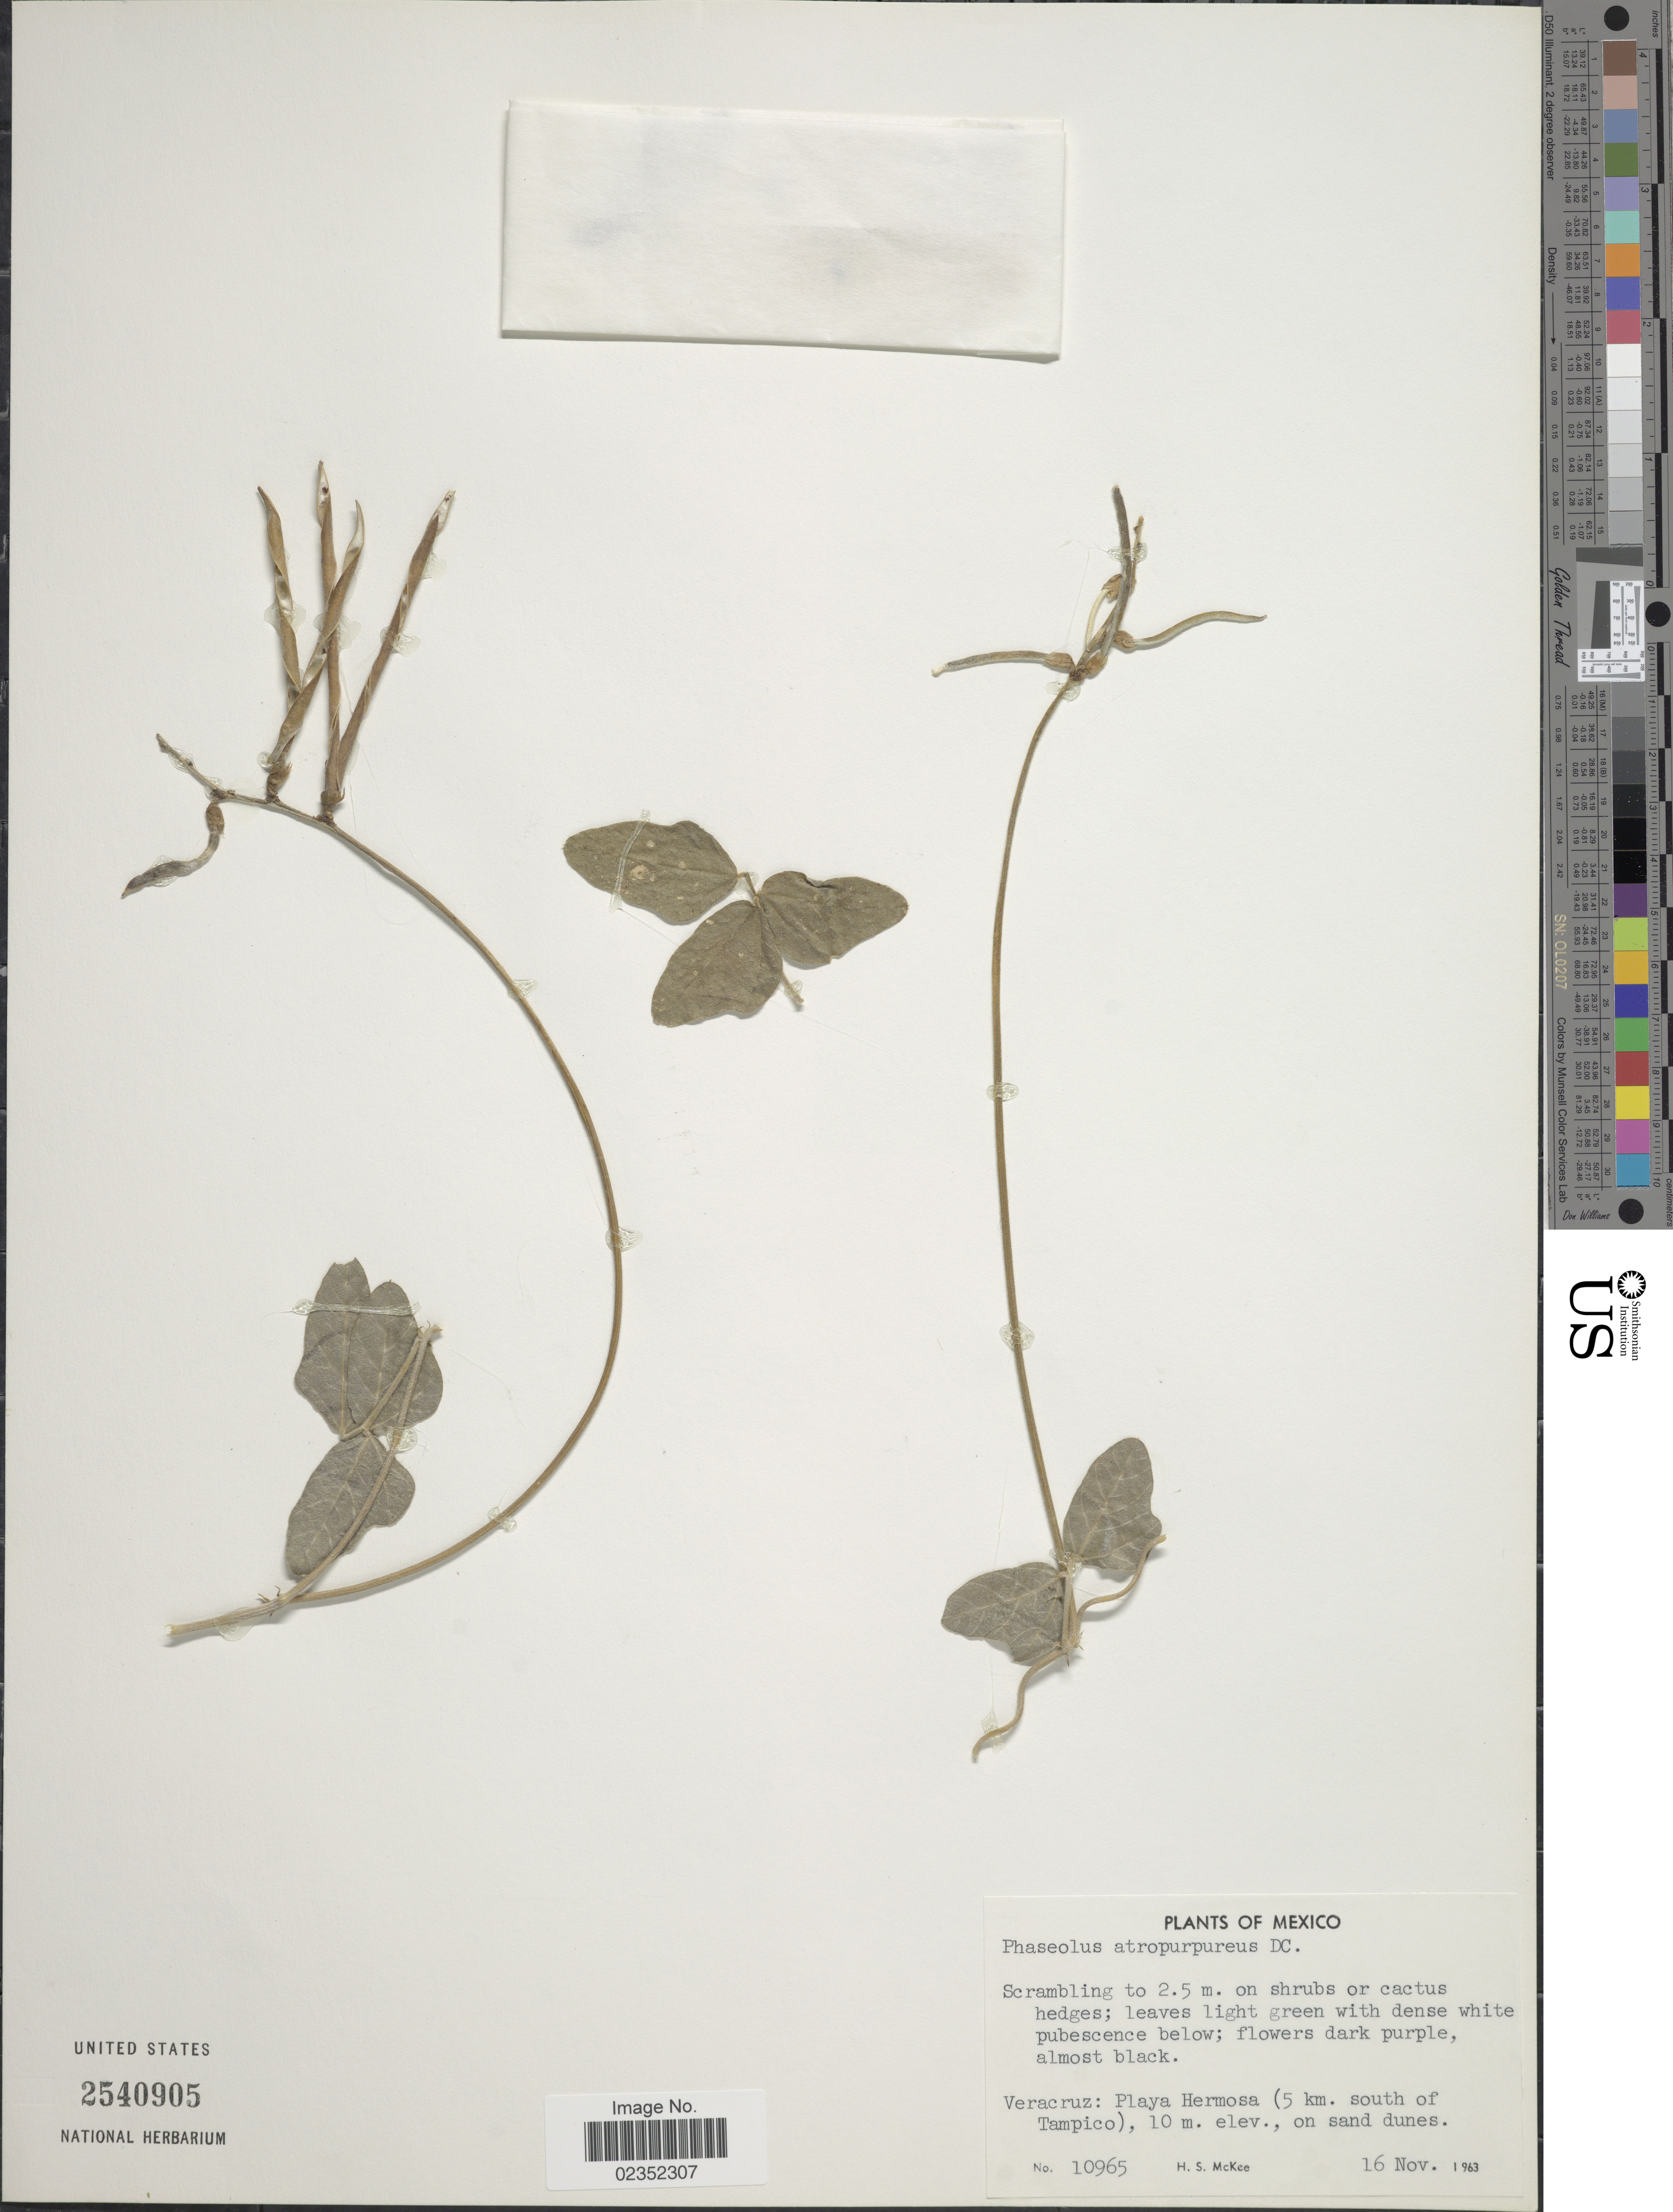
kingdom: Plantae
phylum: Tracheophyta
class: Magnoliopsida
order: Fabales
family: Fabaceae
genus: Macroptilium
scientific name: Macroptilium atropurpureum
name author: (DC.) Urb.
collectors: H. S. McKee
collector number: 10965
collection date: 1963-11-16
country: Mexico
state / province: Veracruz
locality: Veracruz: Playa Hermosa (5 km. south of Tampico)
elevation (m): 10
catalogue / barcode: US 2540905